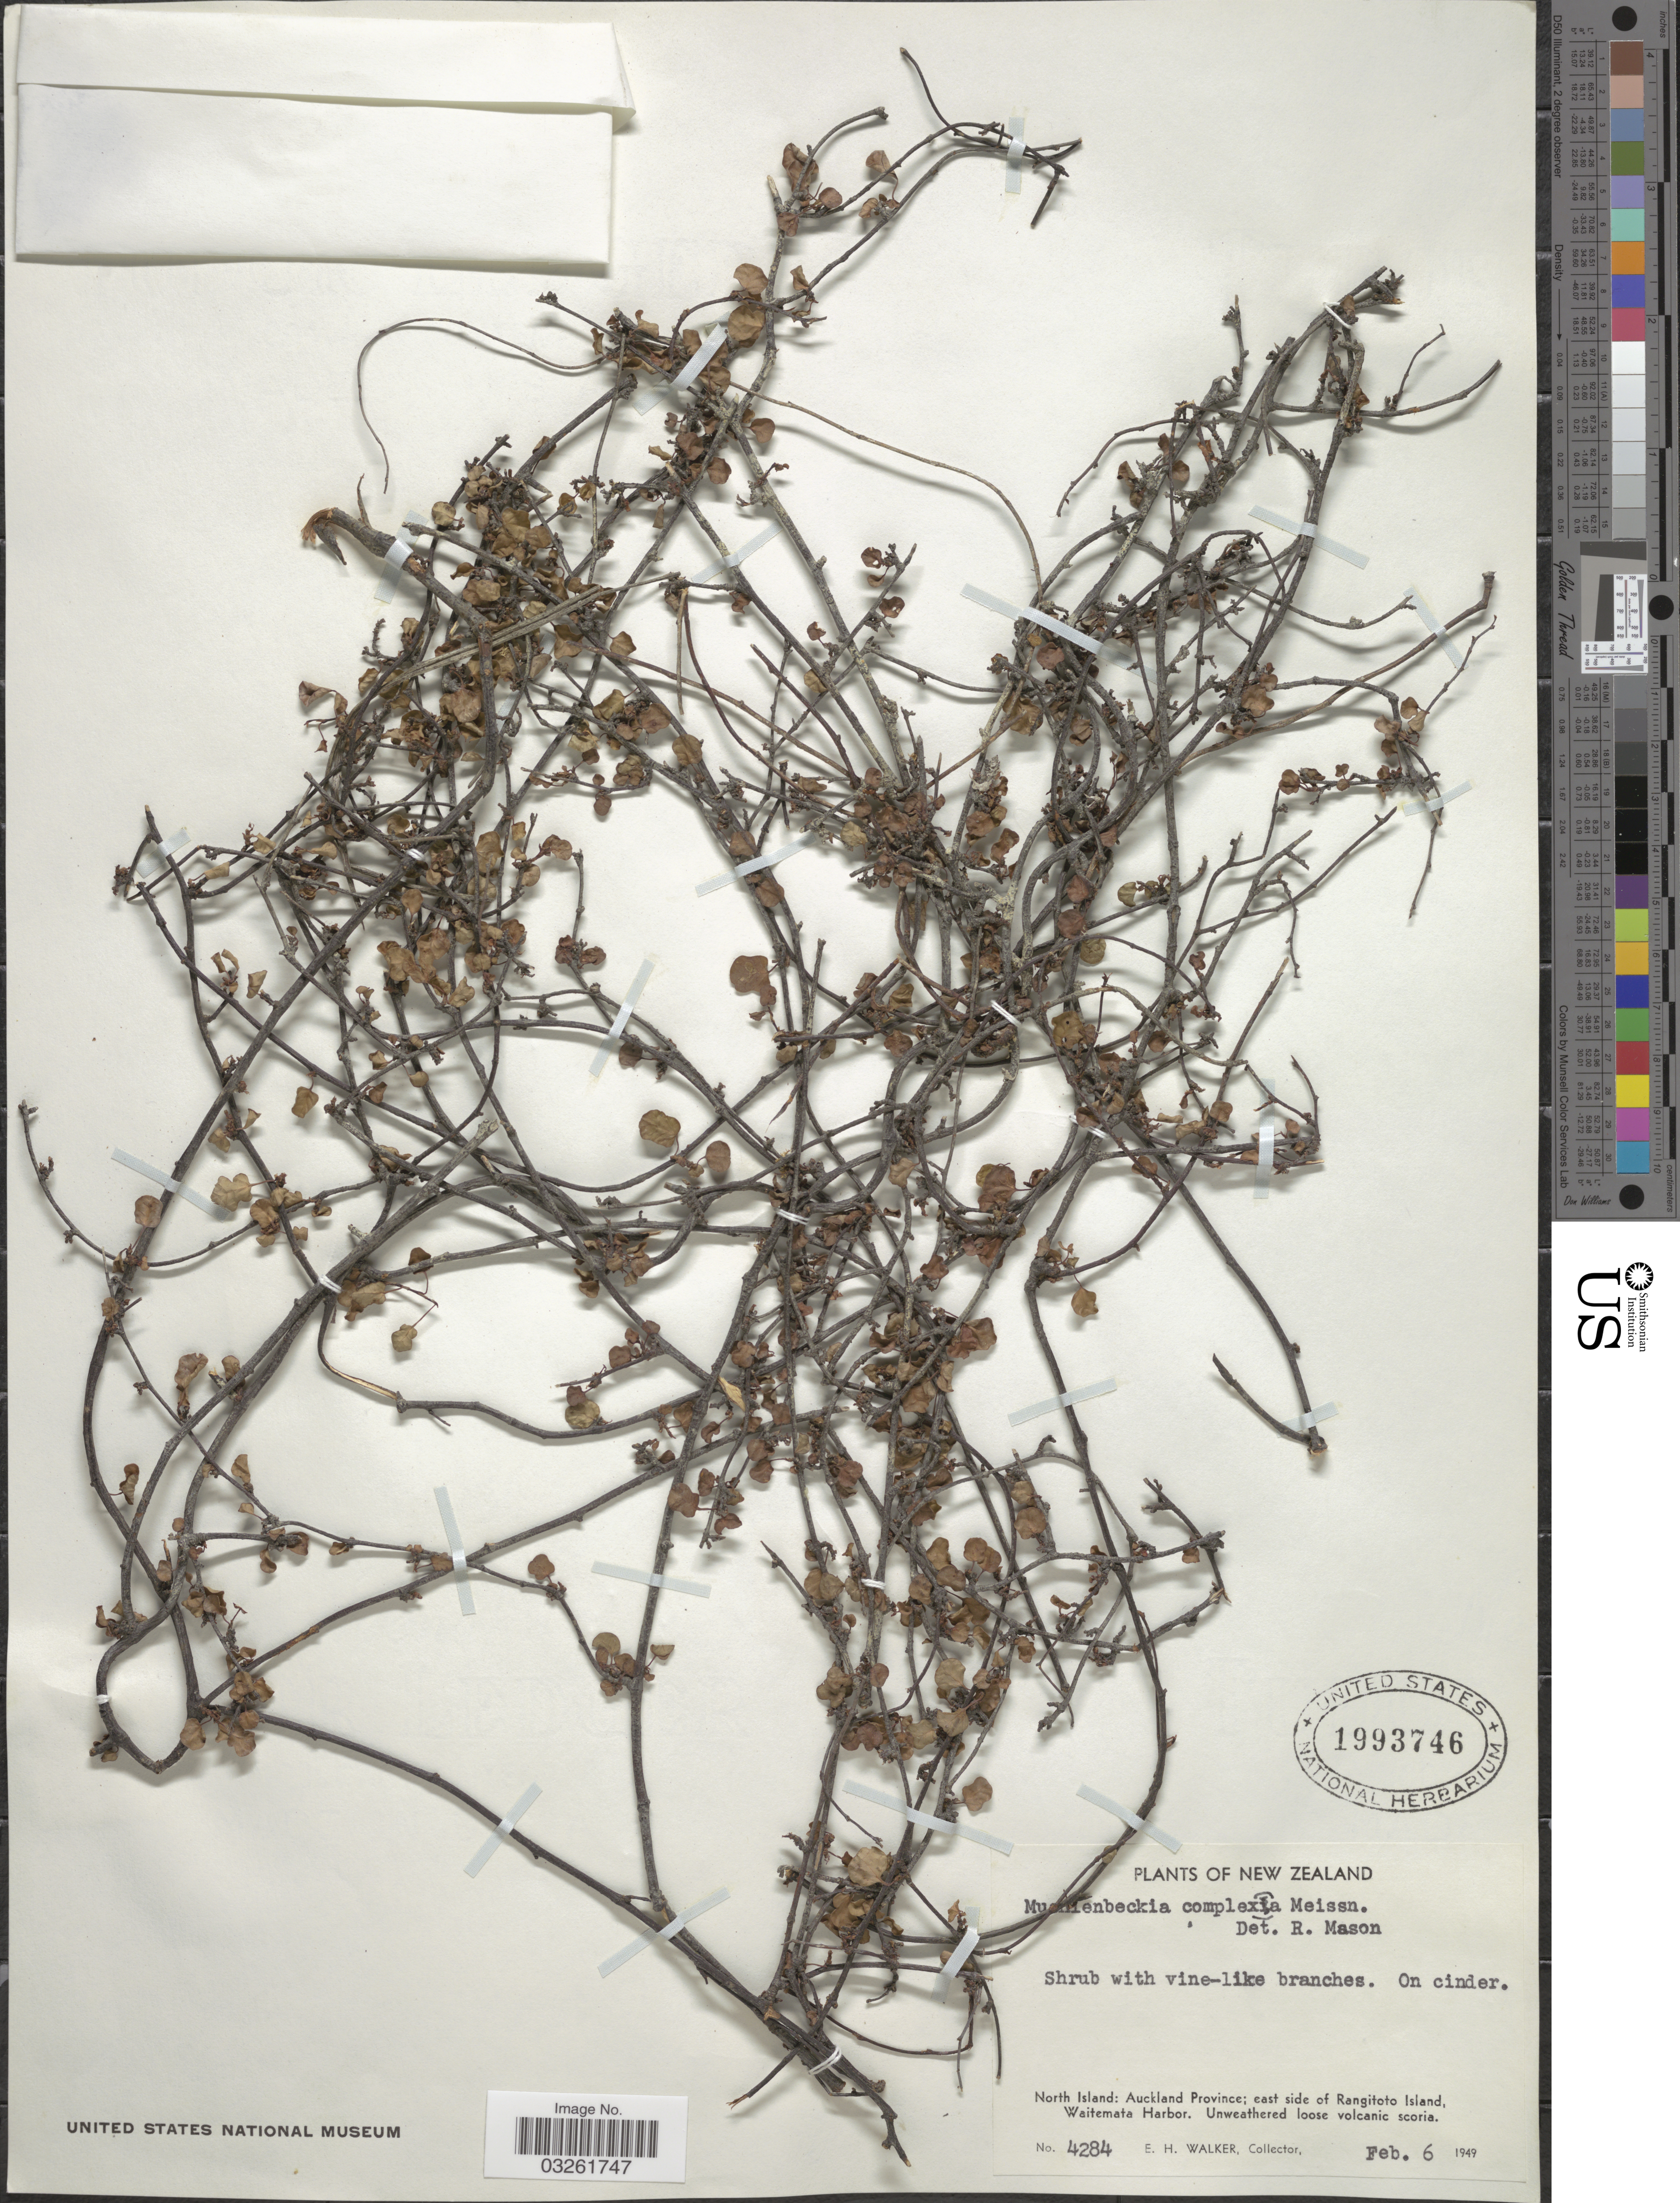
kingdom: Plantae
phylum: Tracheophyta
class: Magnoliopsida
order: Caryophyllales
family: Polygonaceae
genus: Muehlenbeckia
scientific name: Muehlenbeckia complexa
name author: Meisn.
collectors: E. H. Walker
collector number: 4284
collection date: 1949-02-06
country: New Zealand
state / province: Auckland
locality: North Island: Auckland Province; east side of Rangitoto Island, Waitemata Harbor.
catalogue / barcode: US 1993746